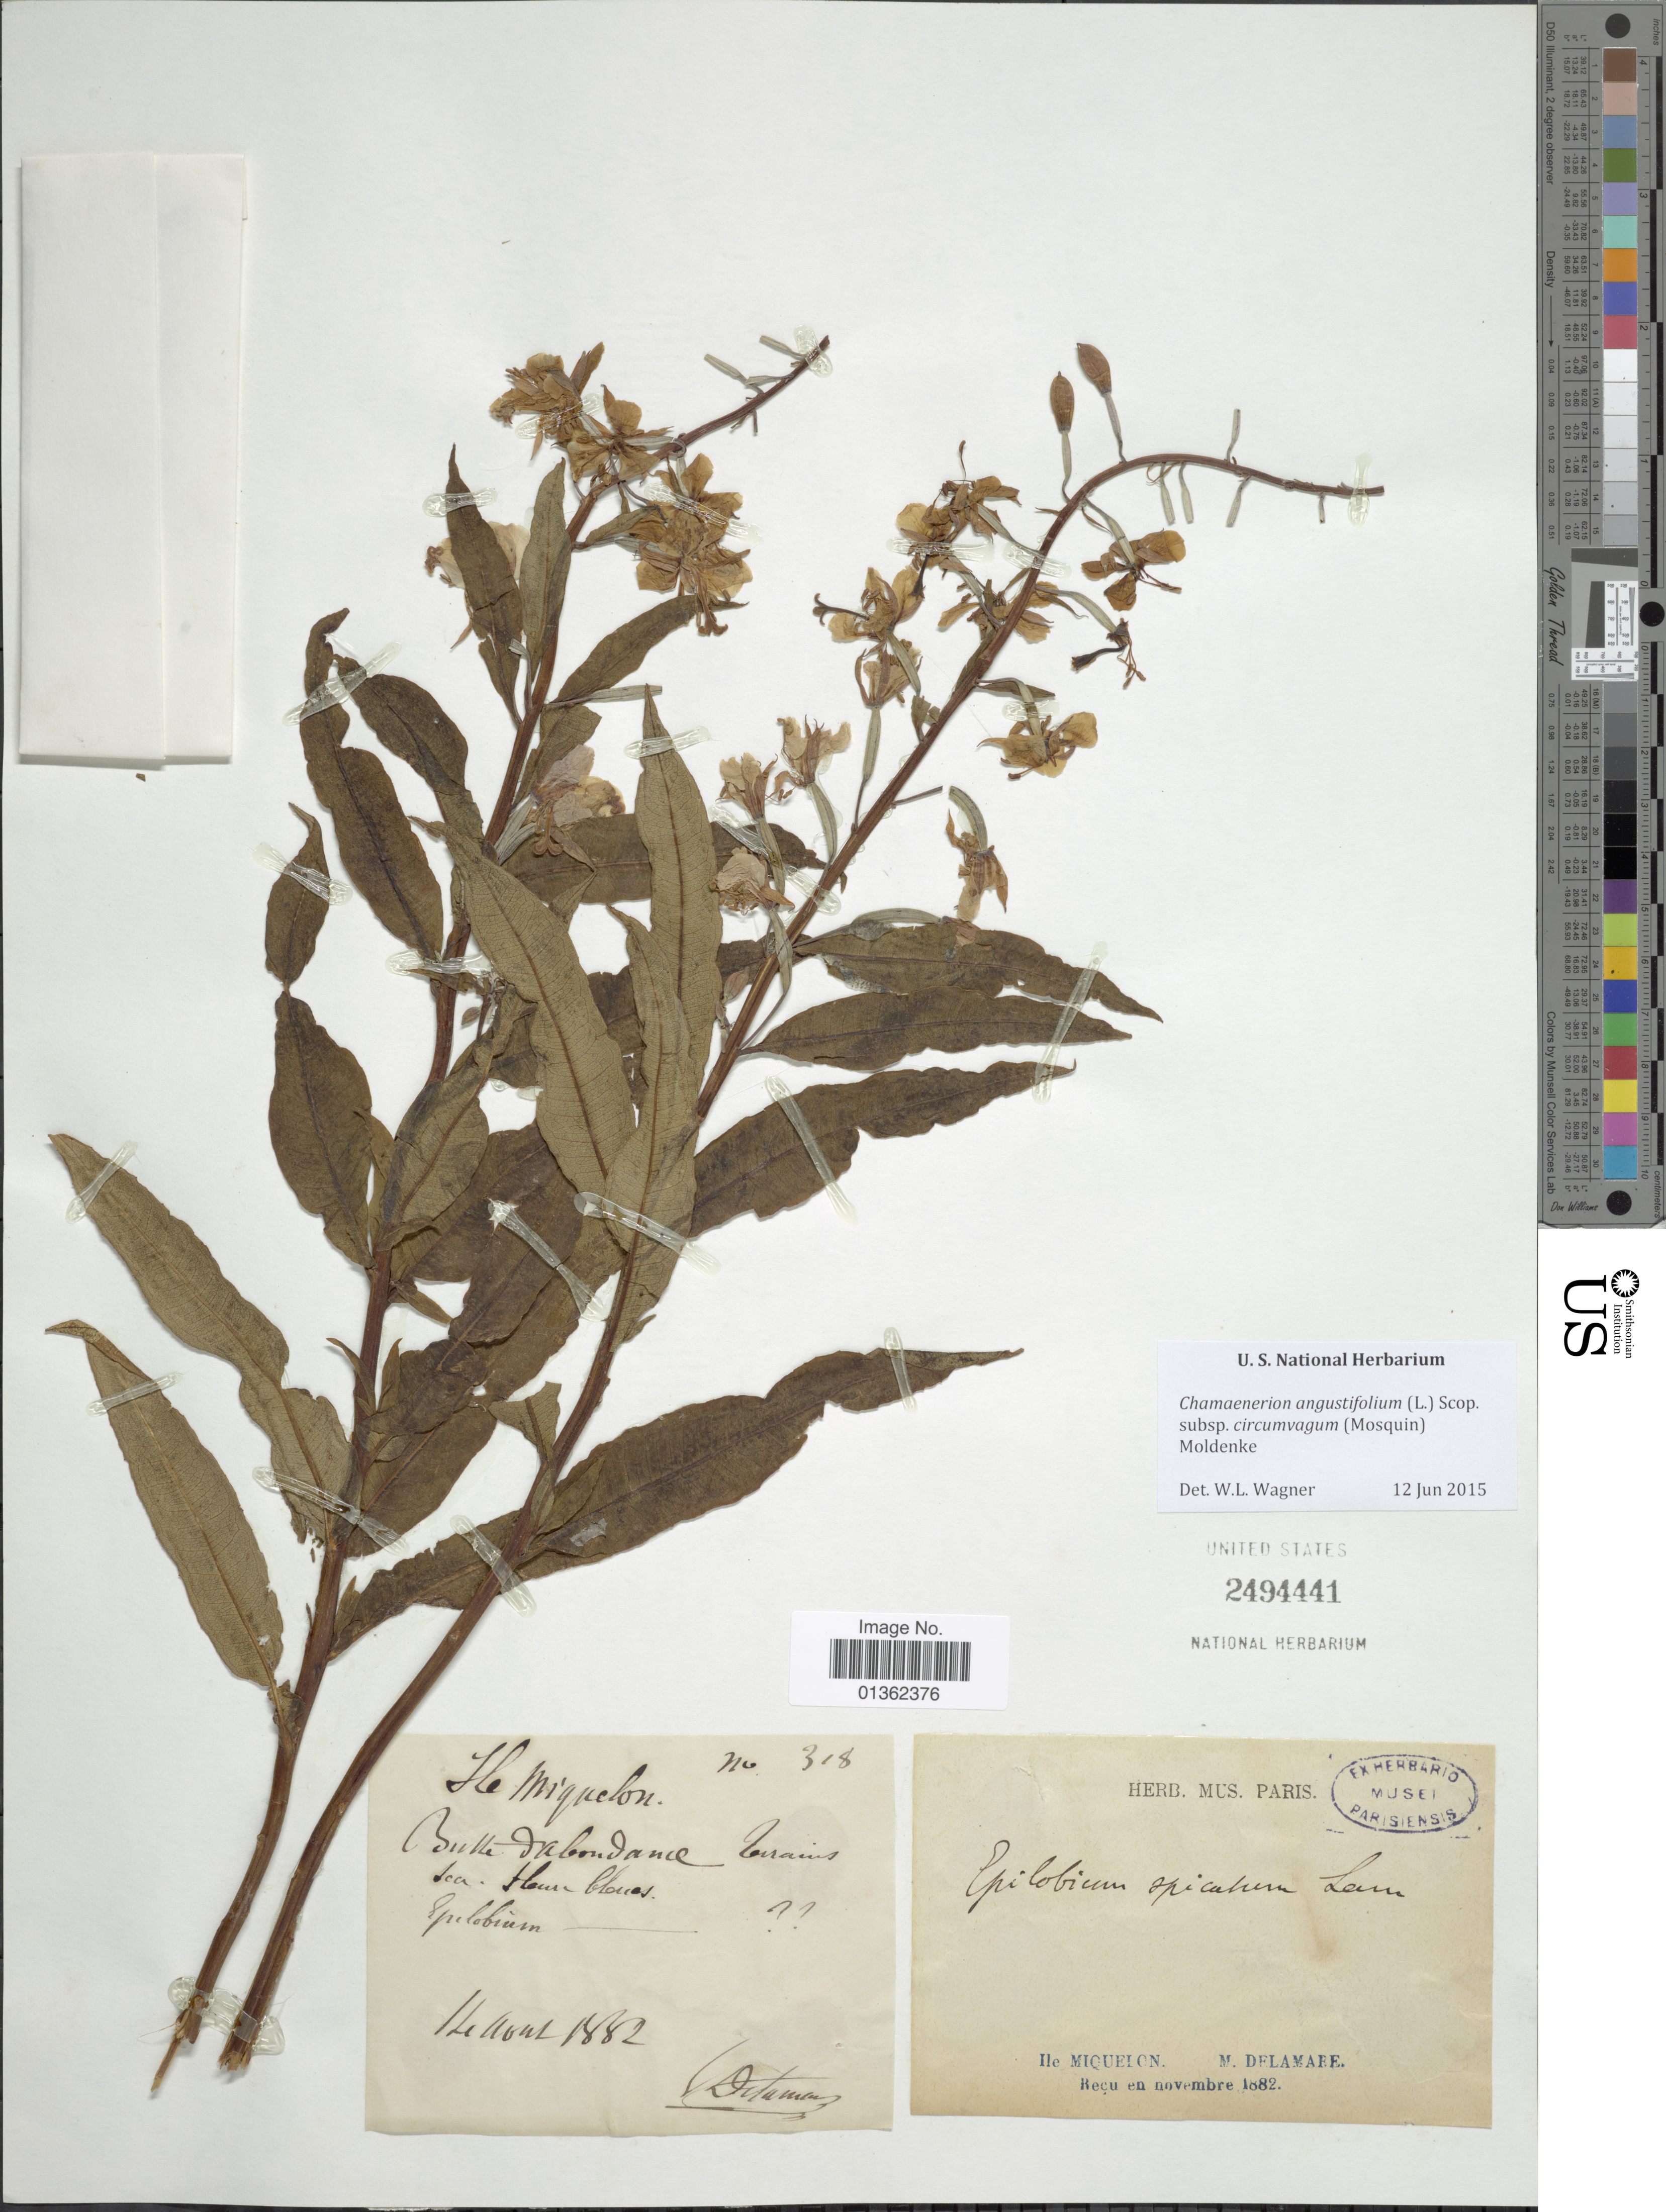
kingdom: Plantae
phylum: Tracheophyta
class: Magnoliopsida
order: Myrtales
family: Onagraceae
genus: Chamaenerion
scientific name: Chamaenerion angustifolium subsp. circumvagum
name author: (Mosquin) Moldenke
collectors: M. Delamare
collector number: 318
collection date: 1882-08-14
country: St. Pierre et Miquelon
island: Miquelon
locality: Ile Miquelon. [interpreted]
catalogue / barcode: US 2494441